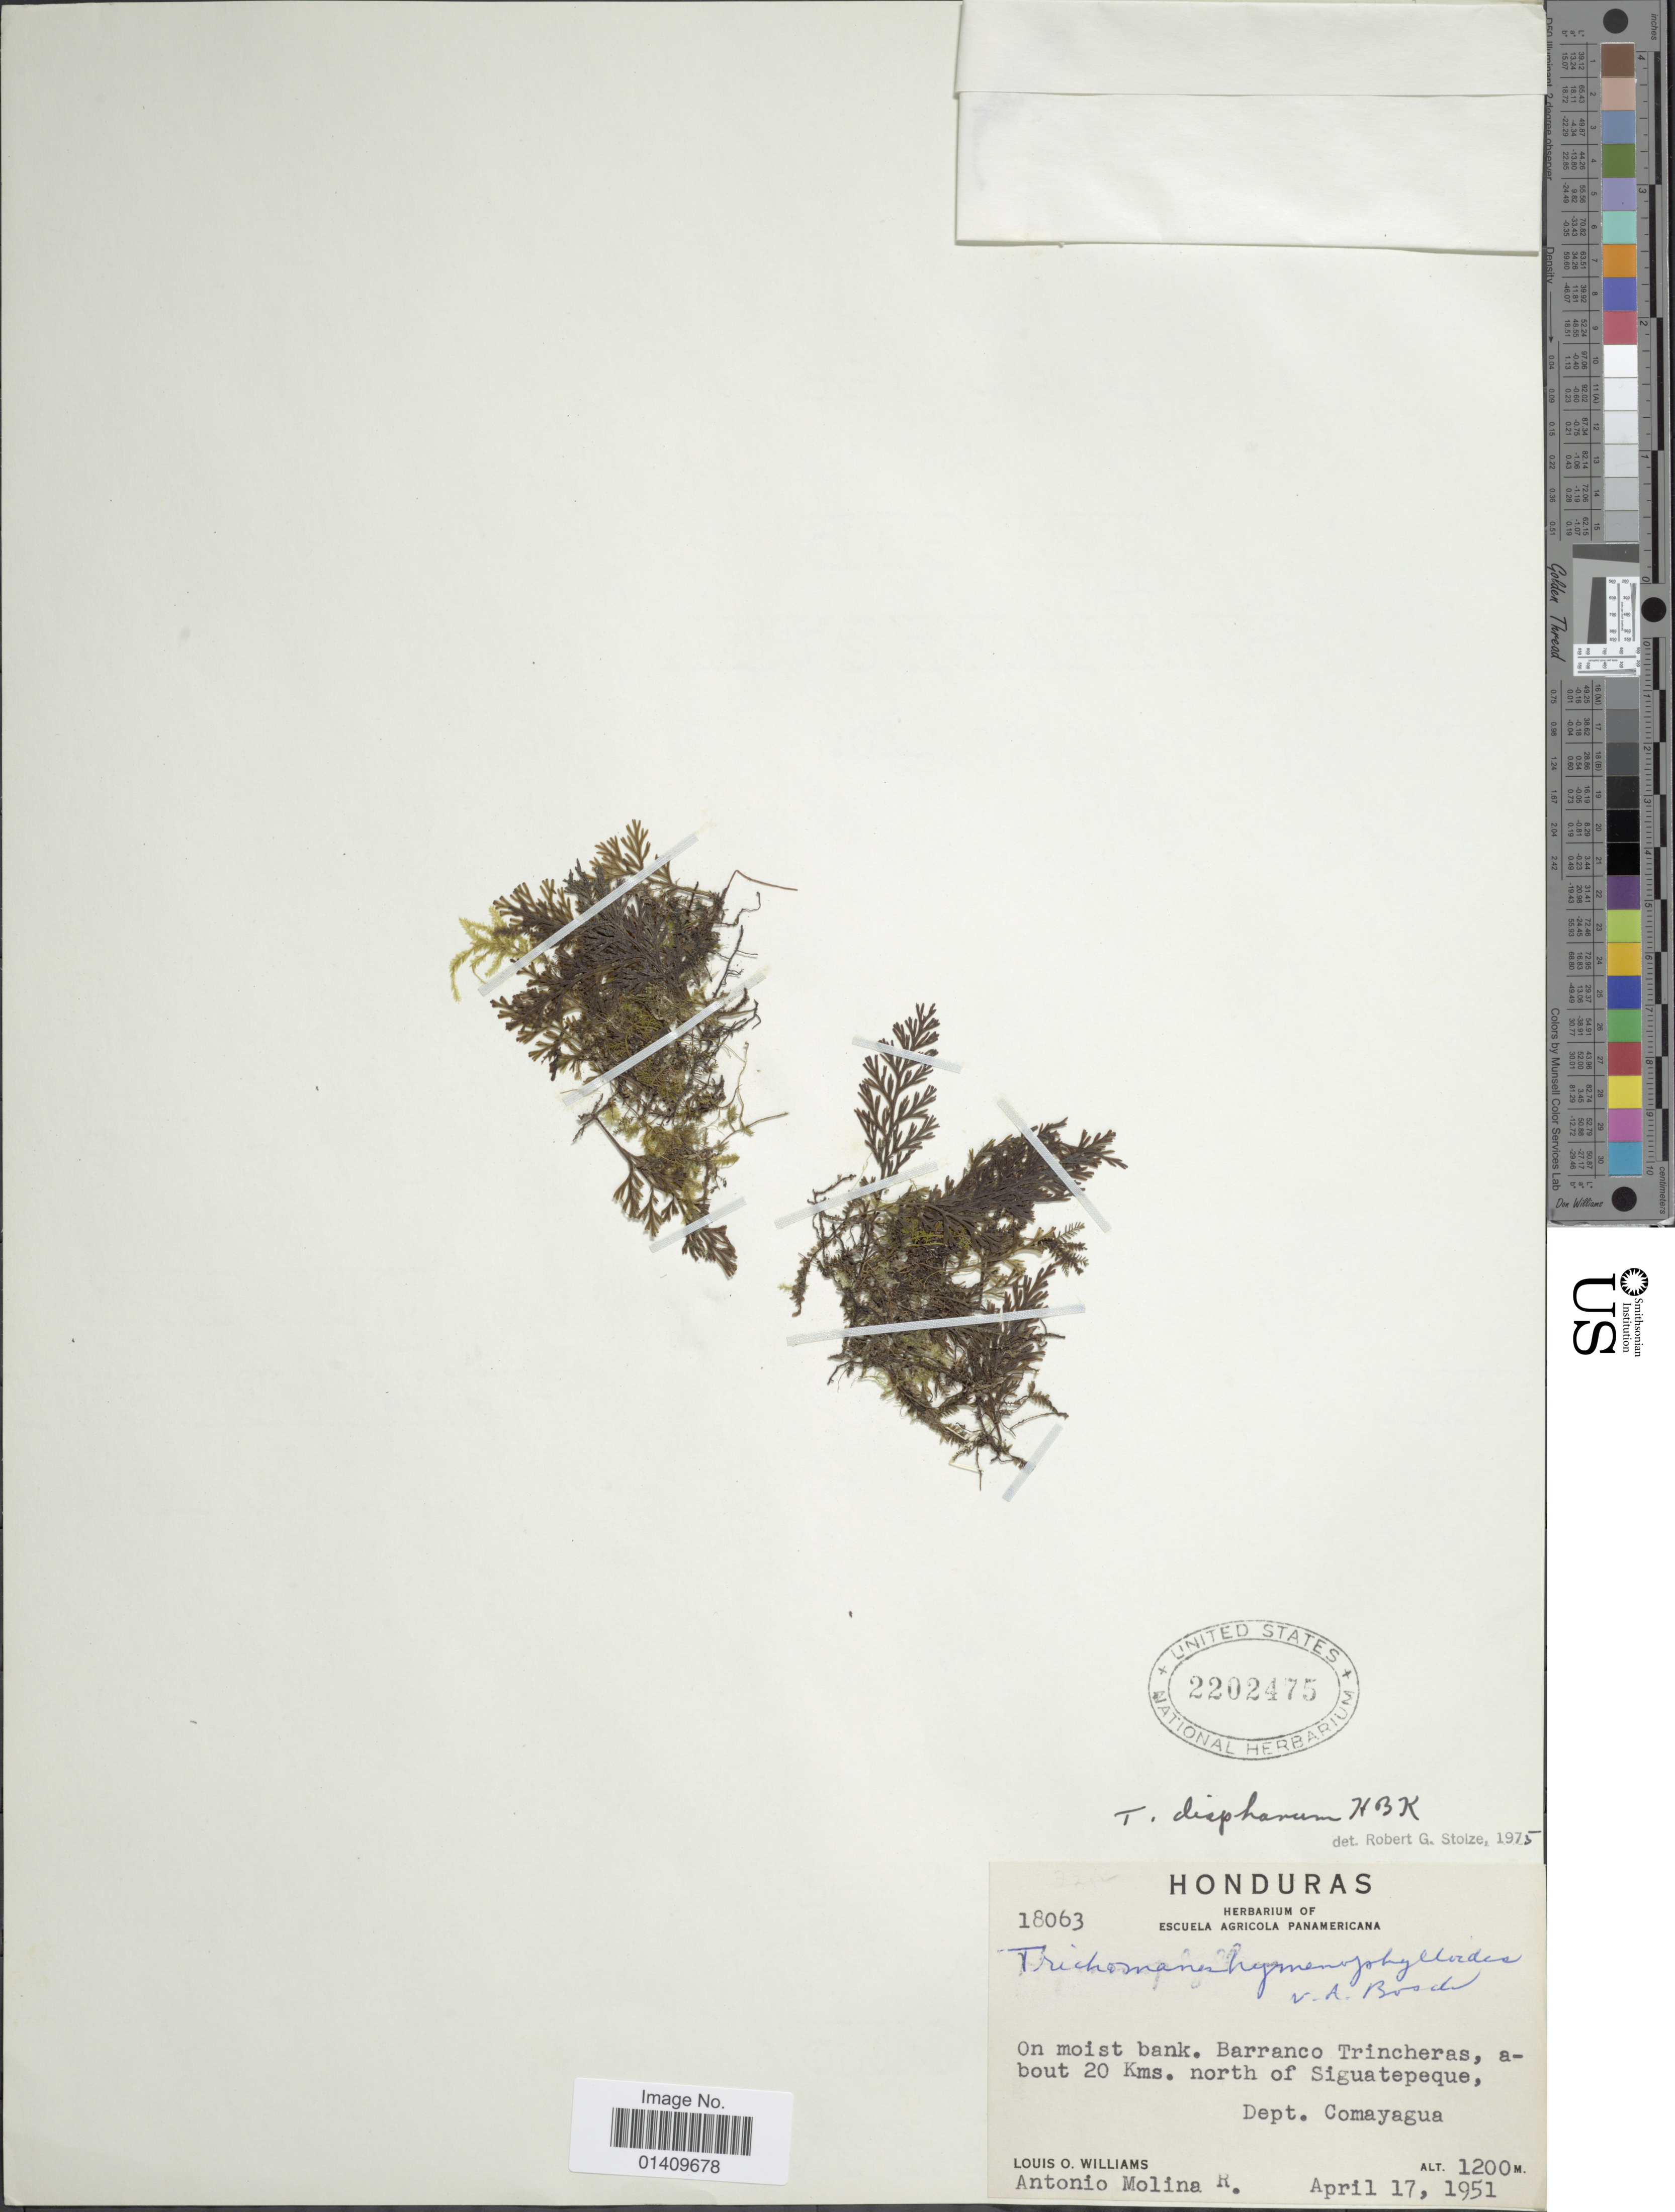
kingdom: Plantae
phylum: Tracheophyta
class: Polypodiopsida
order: Hymenophyllales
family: Hymenophyllaceae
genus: Polyphlebium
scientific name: Polyphlebium diaphanum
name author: (Kunth) Ebihara & Dubuisson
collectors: L. O. Williams & A. Molina R.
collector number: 18063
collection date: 1951-04-17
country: Honduras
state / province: Comayagua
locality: Barranco Tricheras about 20 kms north of Siguatepeque dept. Comayagua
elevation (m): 1200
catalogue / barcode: US 2202475